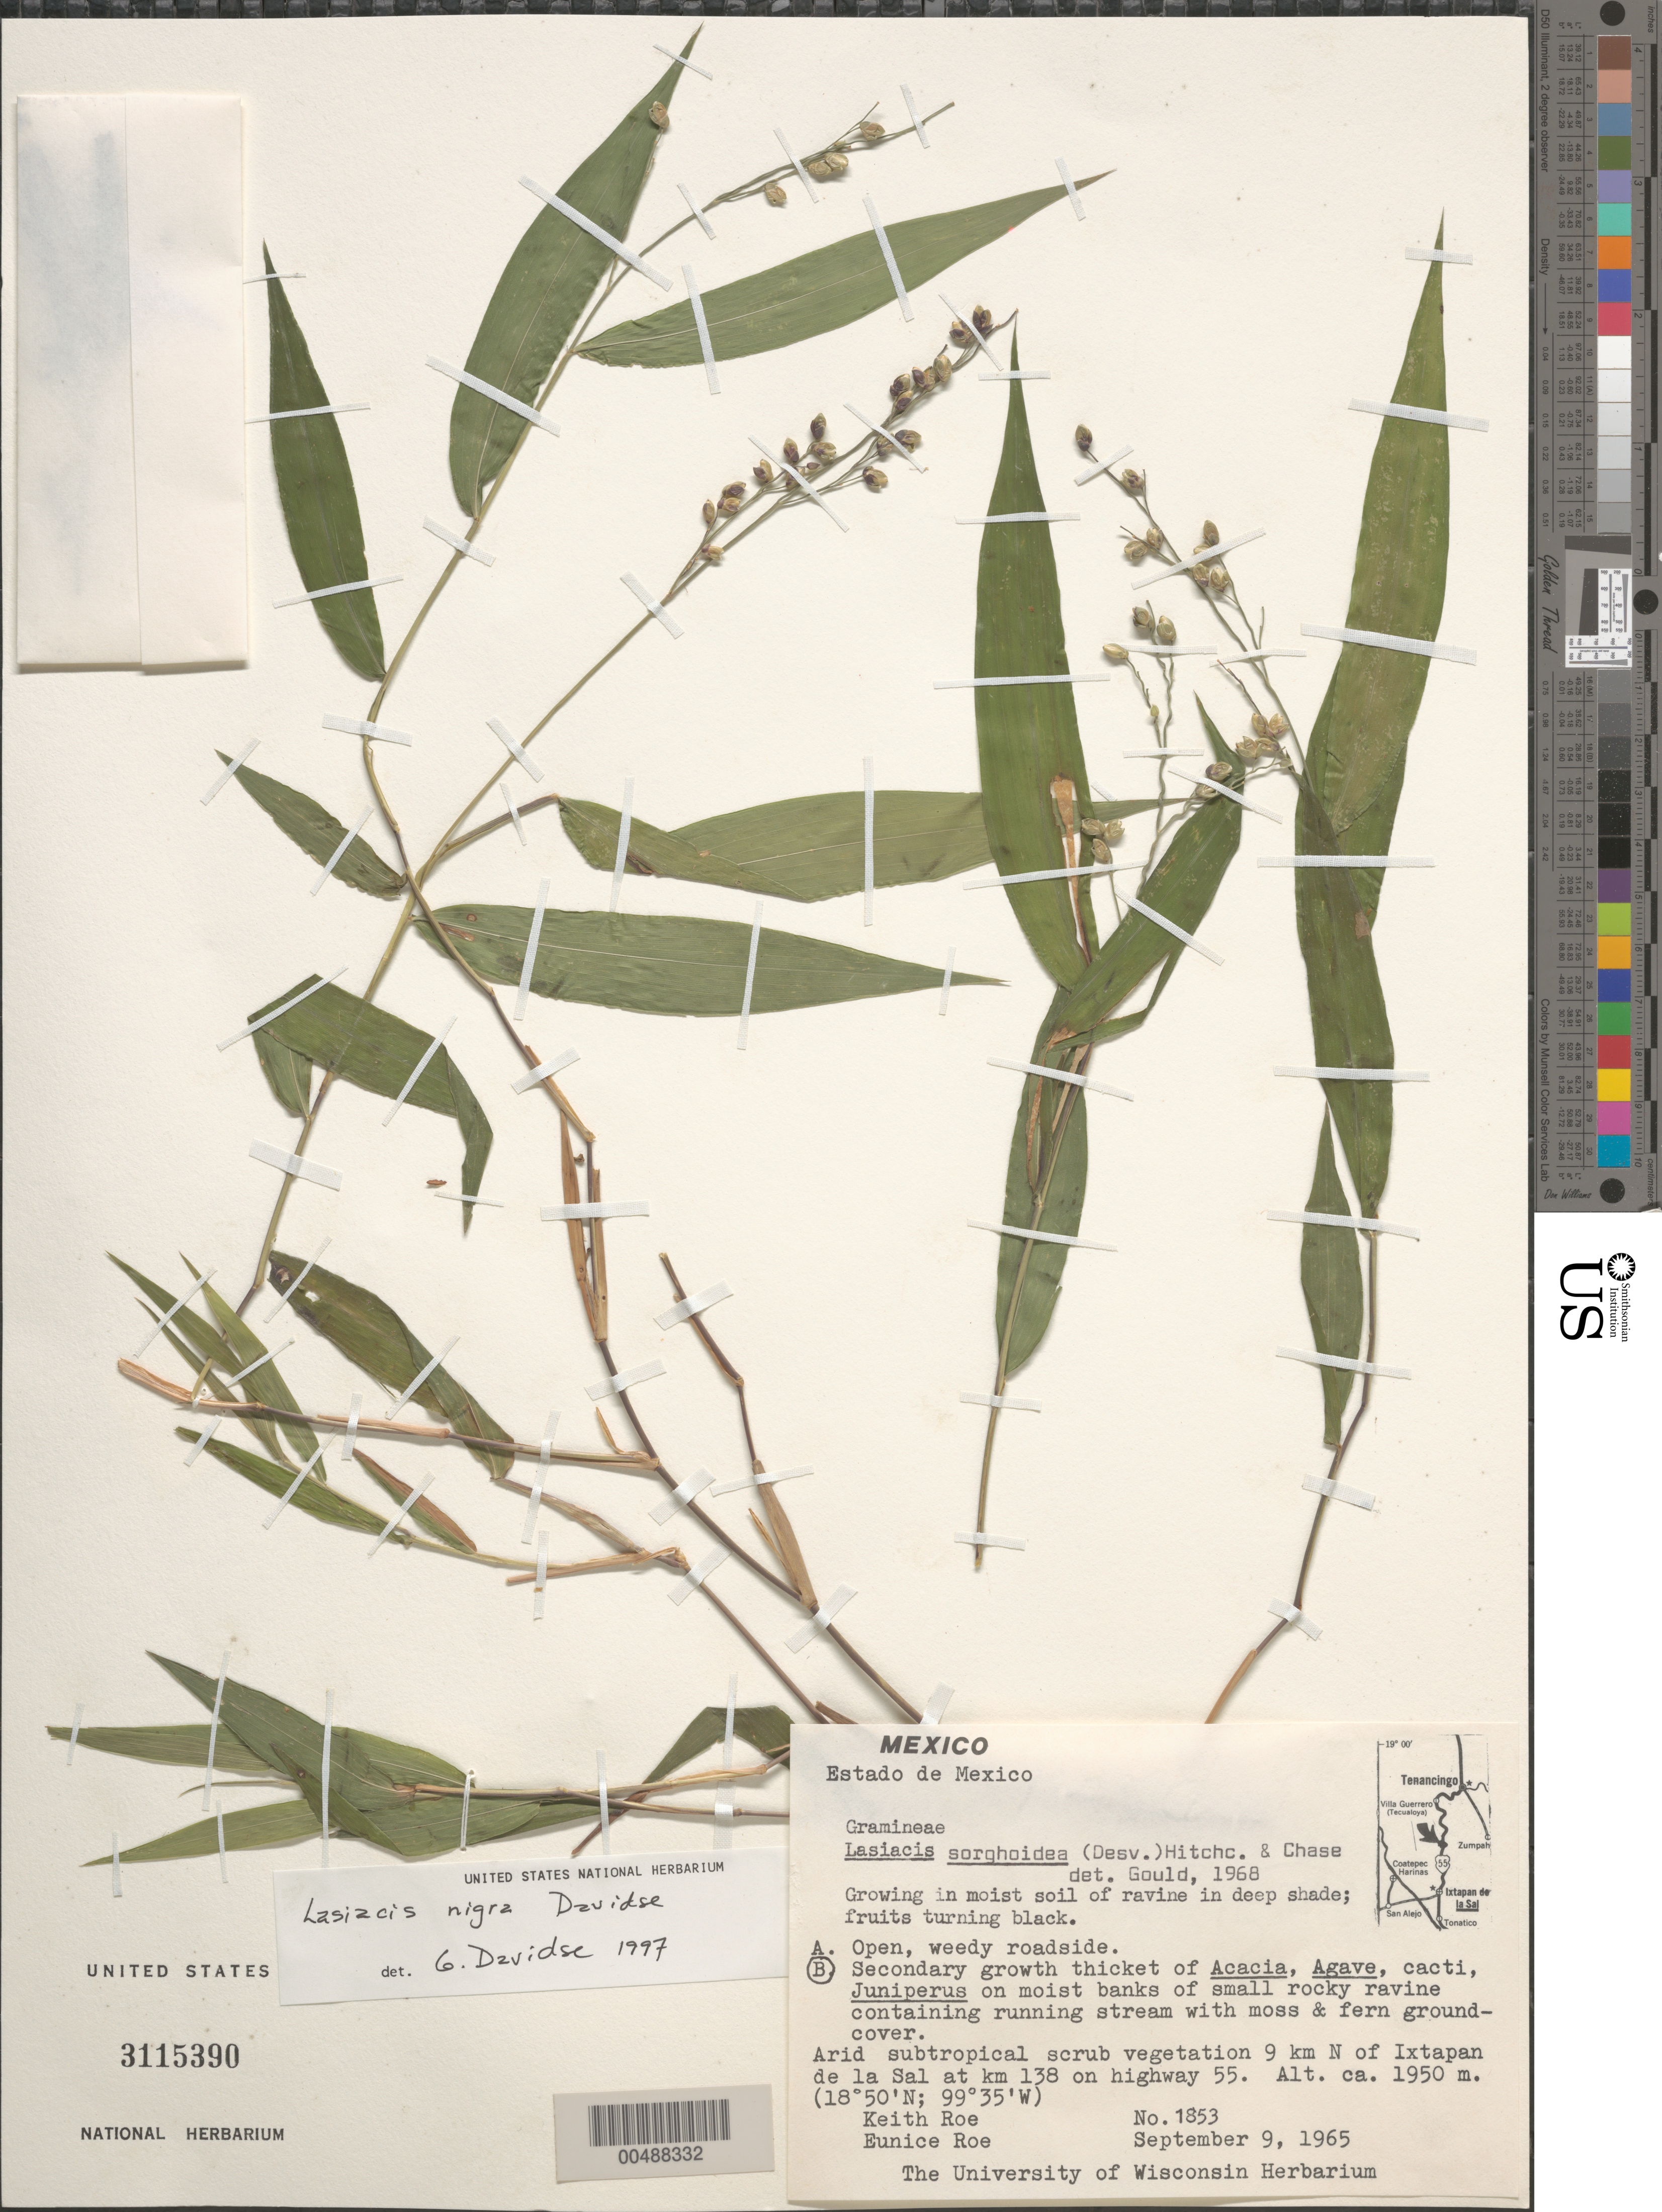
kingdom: Plantae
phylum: Tracheophyta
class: Liliopsida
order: Poales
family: Poaceae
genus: Lasiacis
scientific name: Lasiacis maxonii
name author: Swallen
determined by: Davidse, Gerrit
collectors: K. E. Roe & E. Roe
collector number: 1853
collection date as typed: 9 Sep 1965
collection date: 1965-09-09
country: Mexico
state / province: México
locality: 9 km N of Ixtapan de la Sal at km 138 on hwy 55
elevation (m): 1950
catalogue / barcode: US 3115390